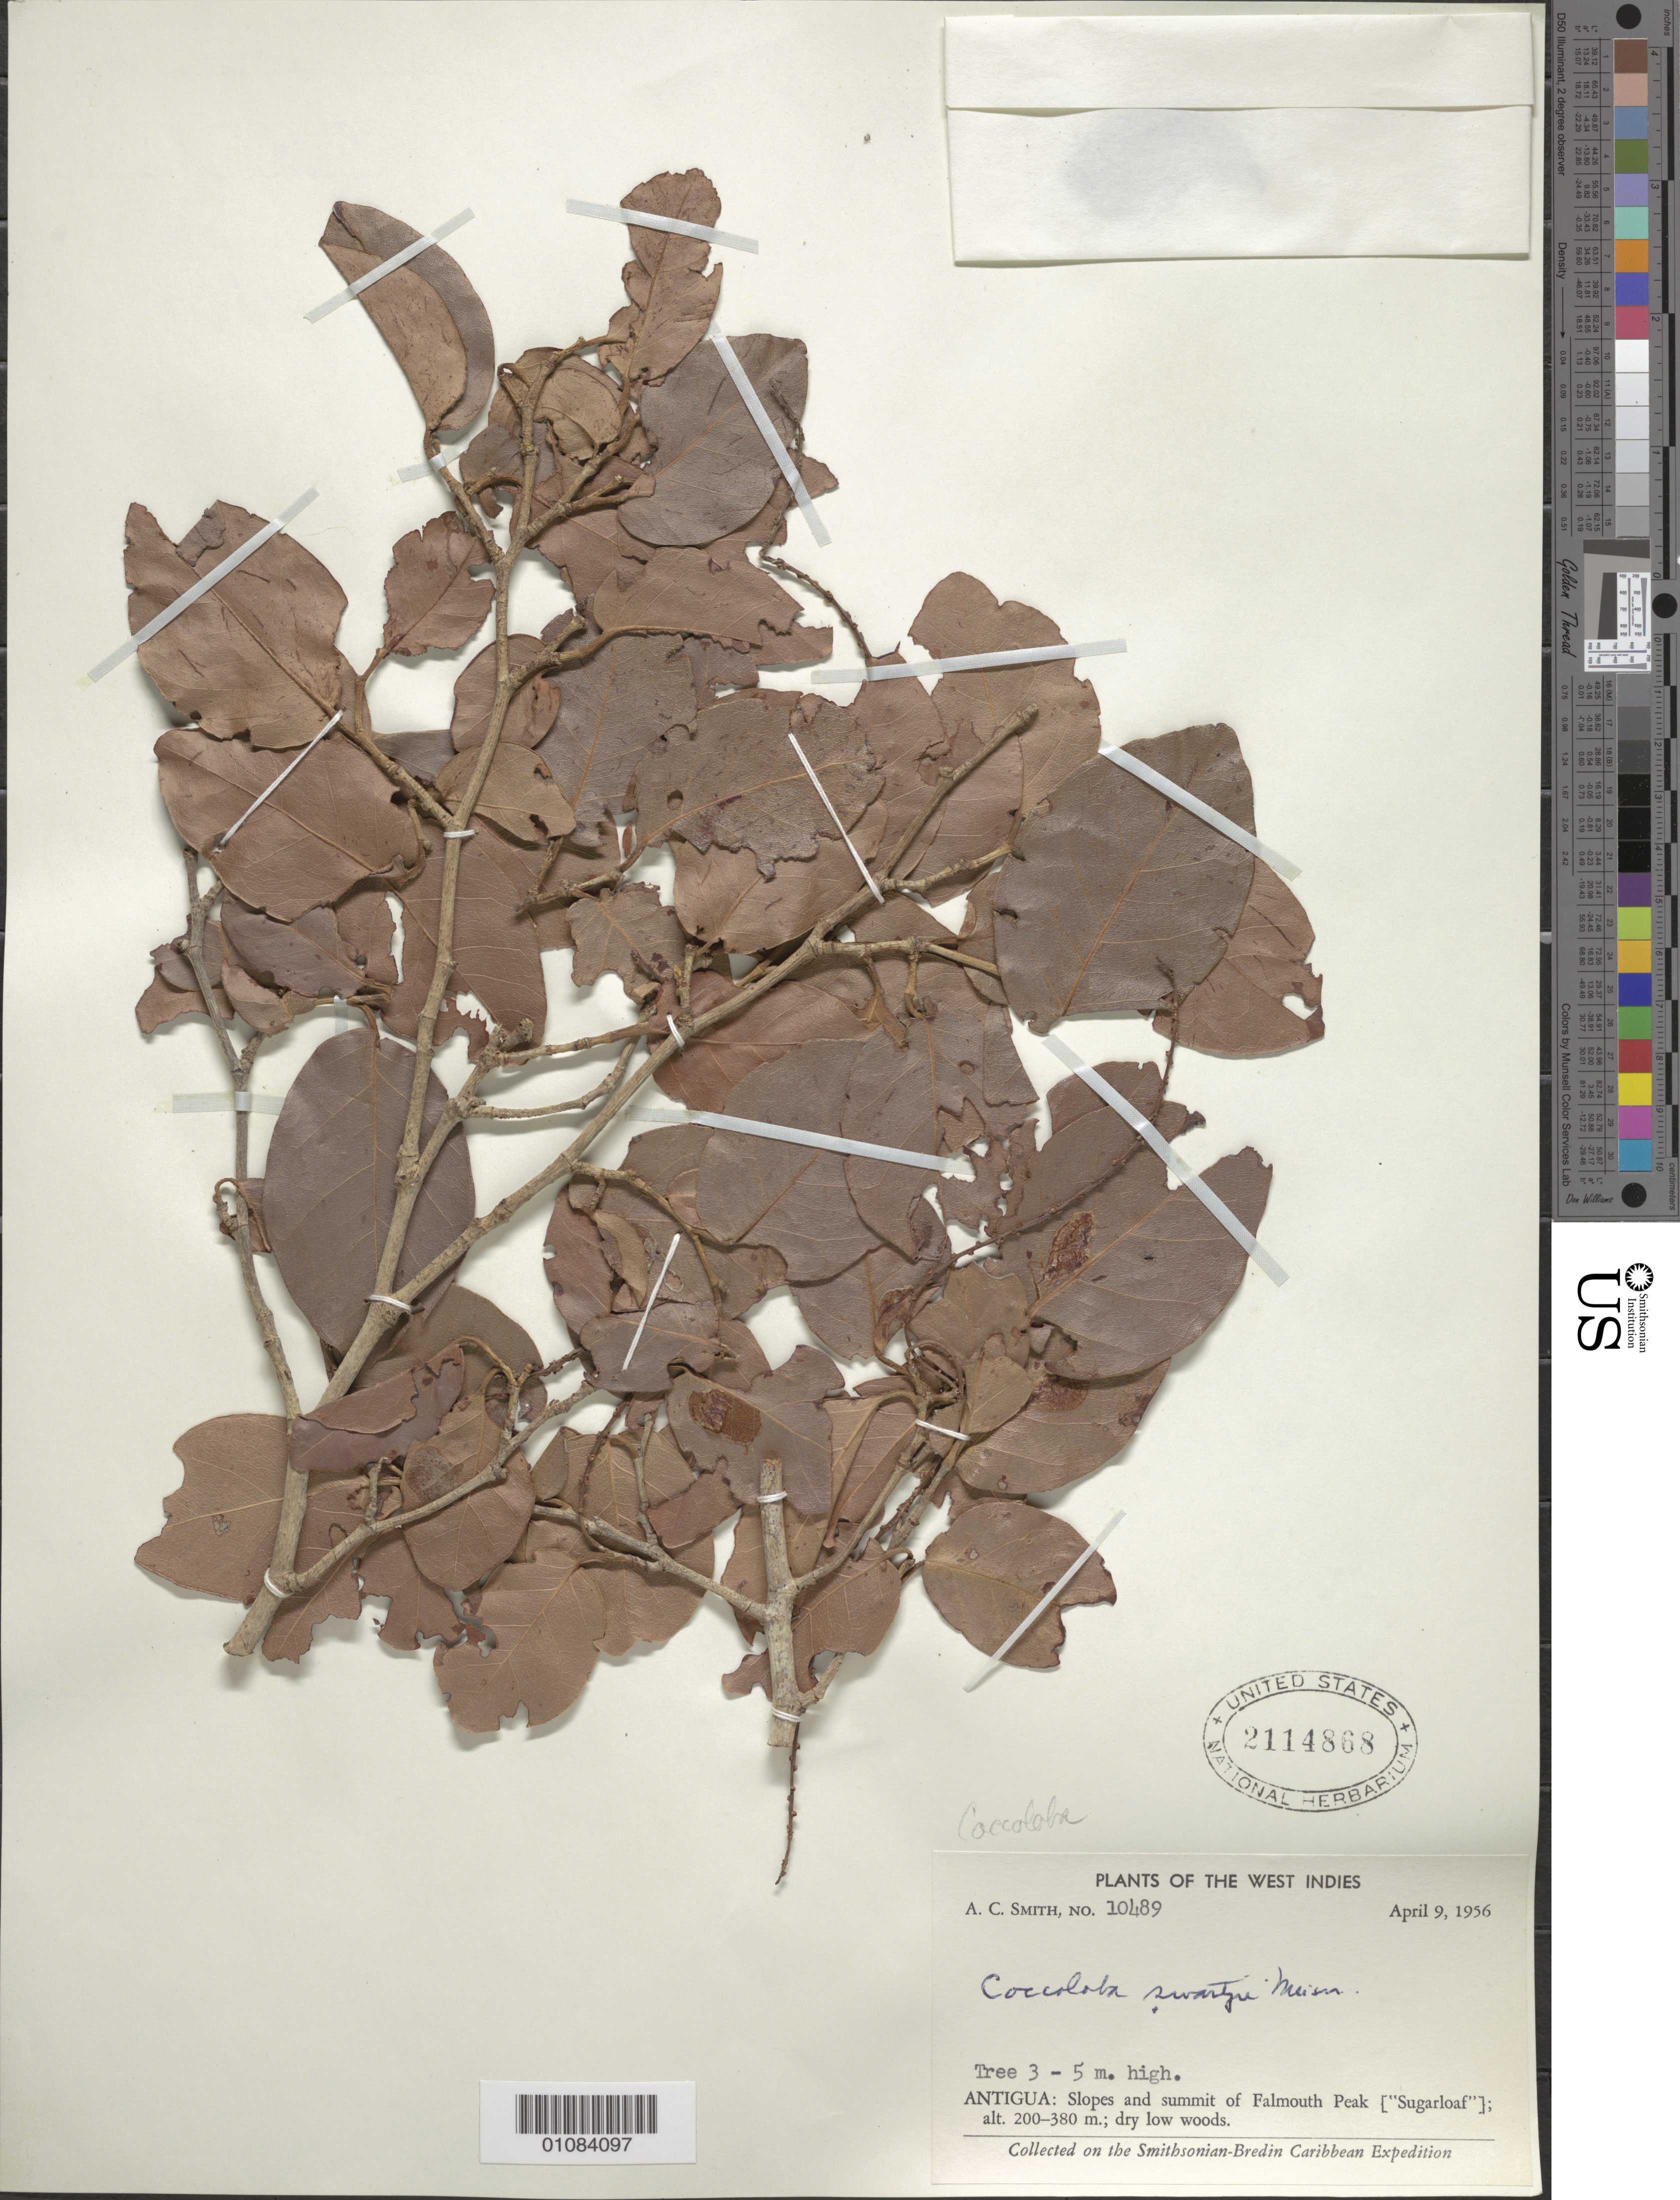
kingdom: Plantae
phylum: Tracheophyta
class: Magnoliopsida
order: Caryophyllales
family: Polygonaceae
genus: Coccoloba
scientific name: Coccoloba swartzii f. pubescens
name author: R.A. Howard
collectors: A. C. Smith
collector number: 10489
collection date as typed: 09 Apr 1956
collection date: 1956-04-09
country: Antigua and Barbuda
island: Antigua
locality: Slopes and summit of Falmouth Peak ("Sugarloaf")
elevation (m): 200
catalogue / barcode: US 2114868